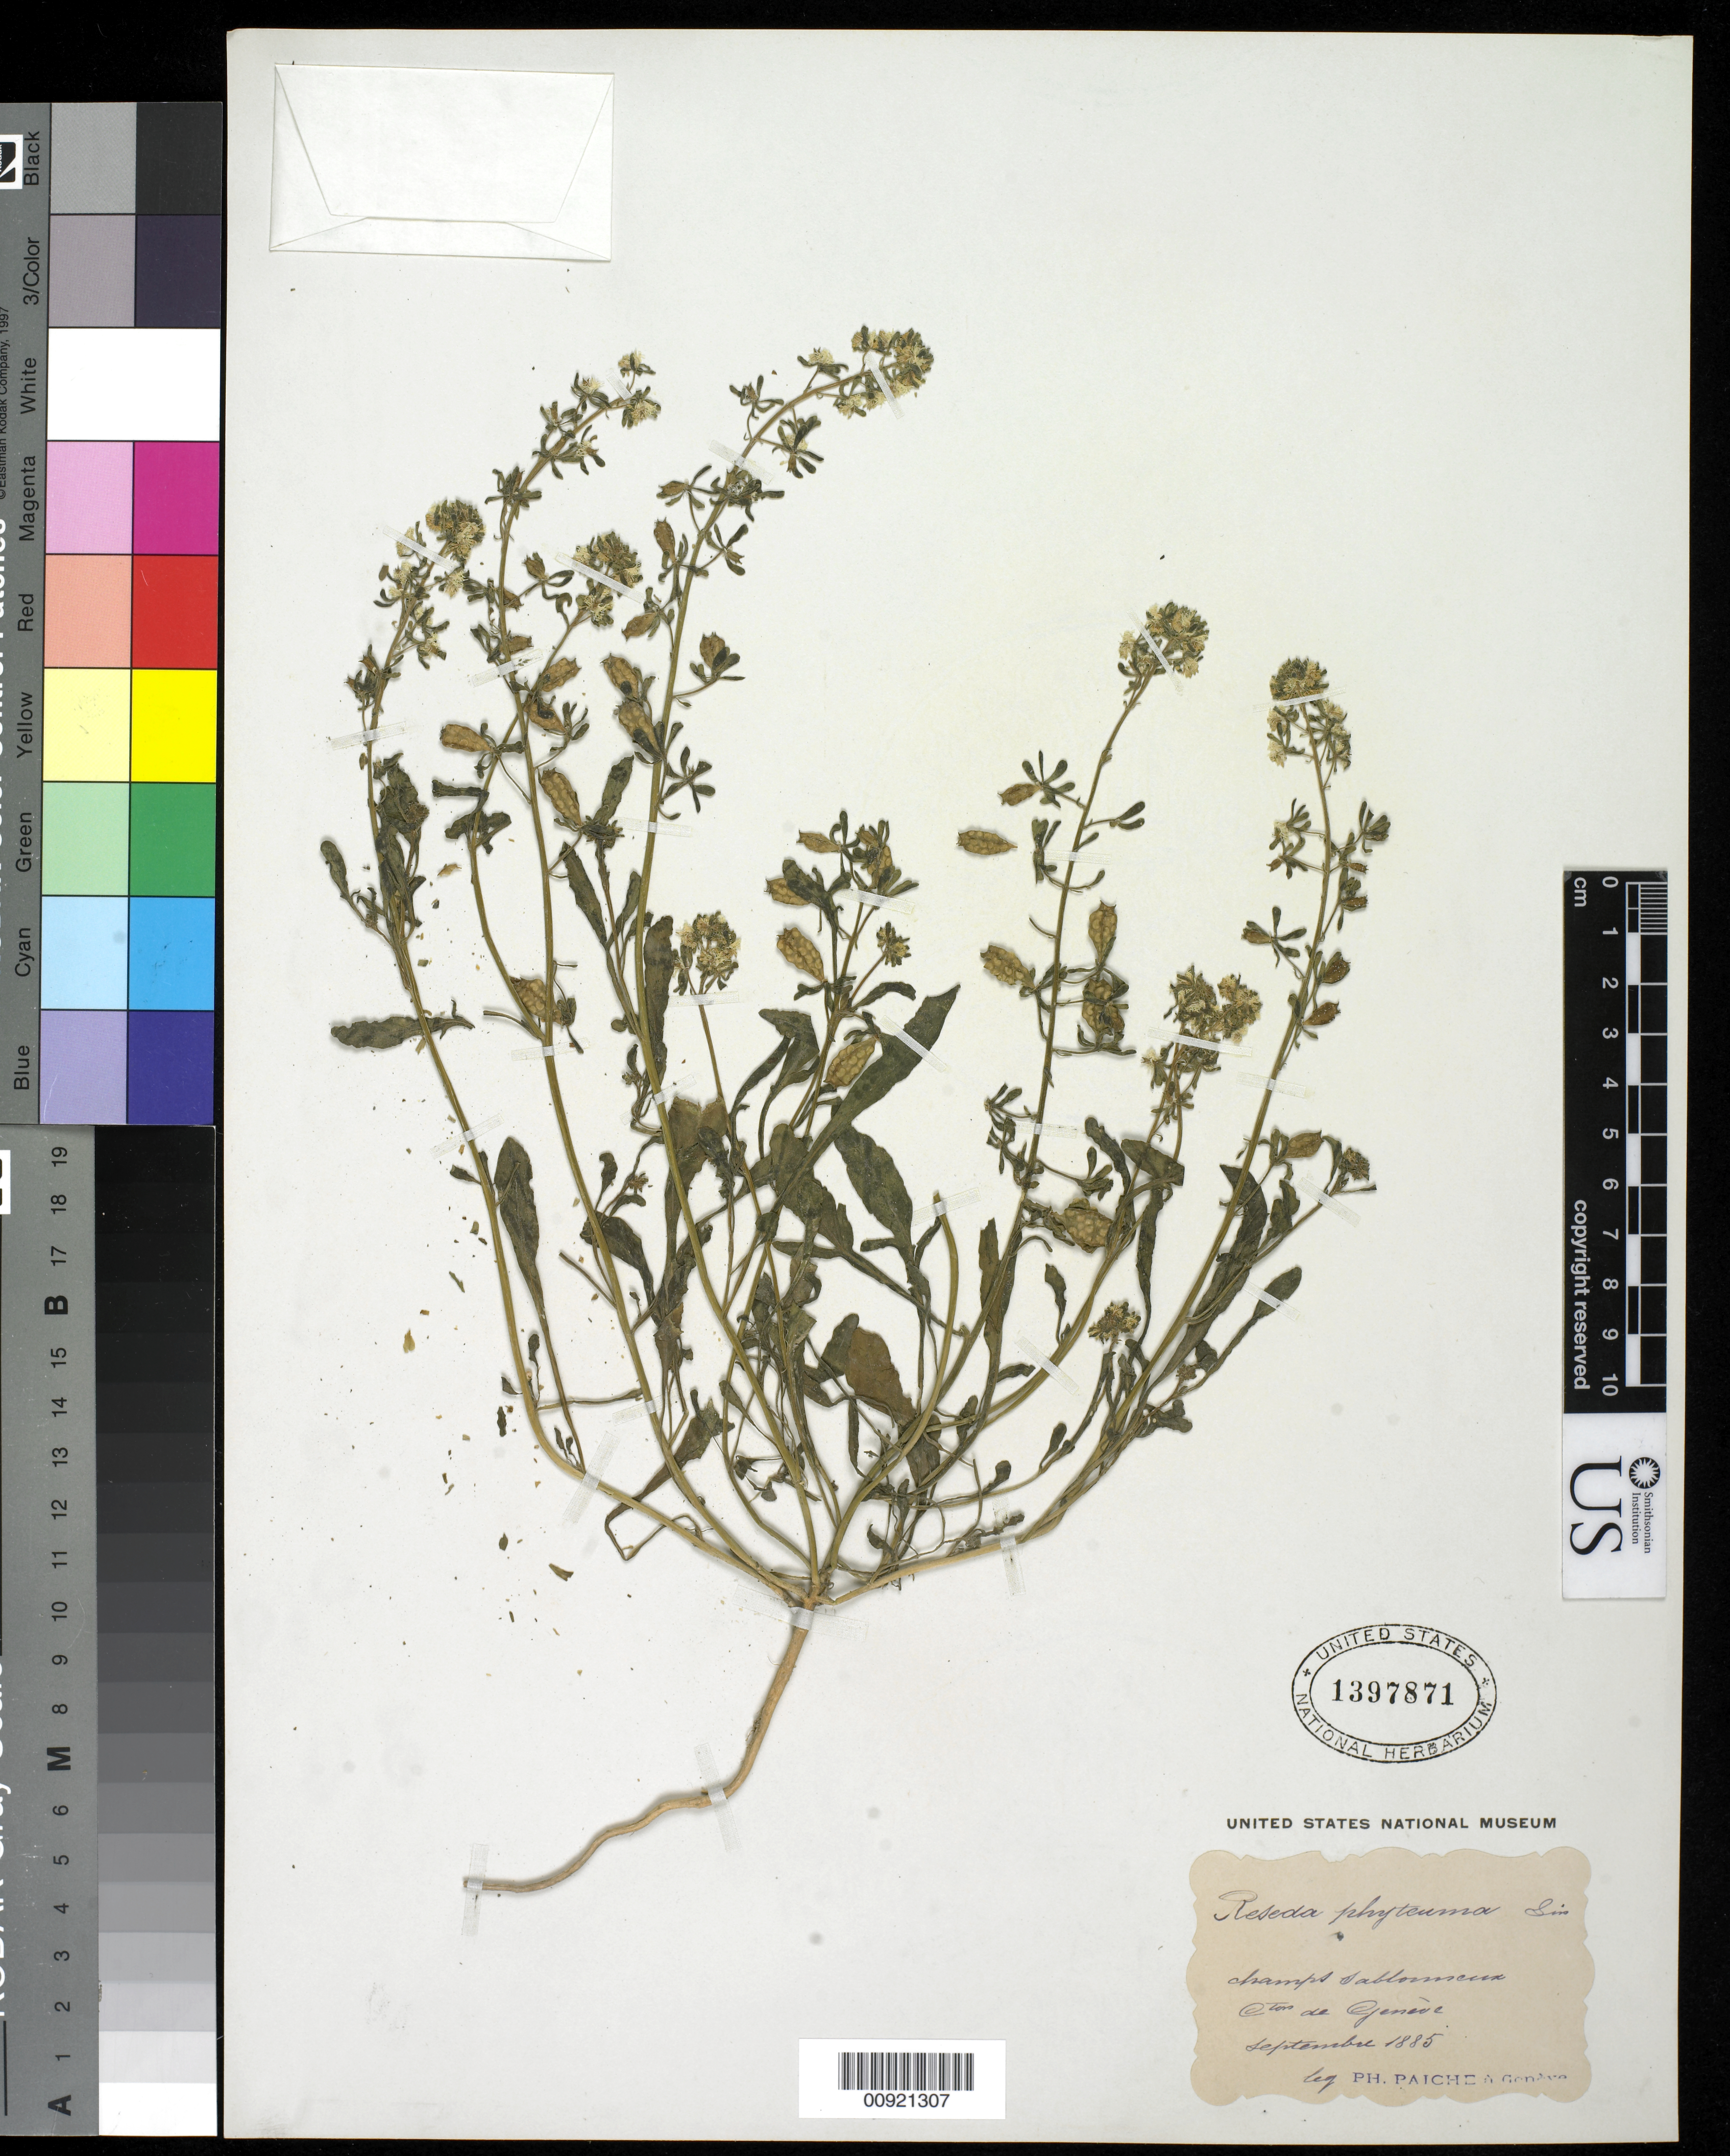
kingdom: Plantae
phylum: Tracheophyta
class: Magnoliopsida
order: Brassicales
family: Resedaceae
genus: Reseda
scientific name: Reseda phyteuma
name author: L.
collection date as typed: Sep 1885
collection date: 1885-09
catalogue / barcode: US 1397871